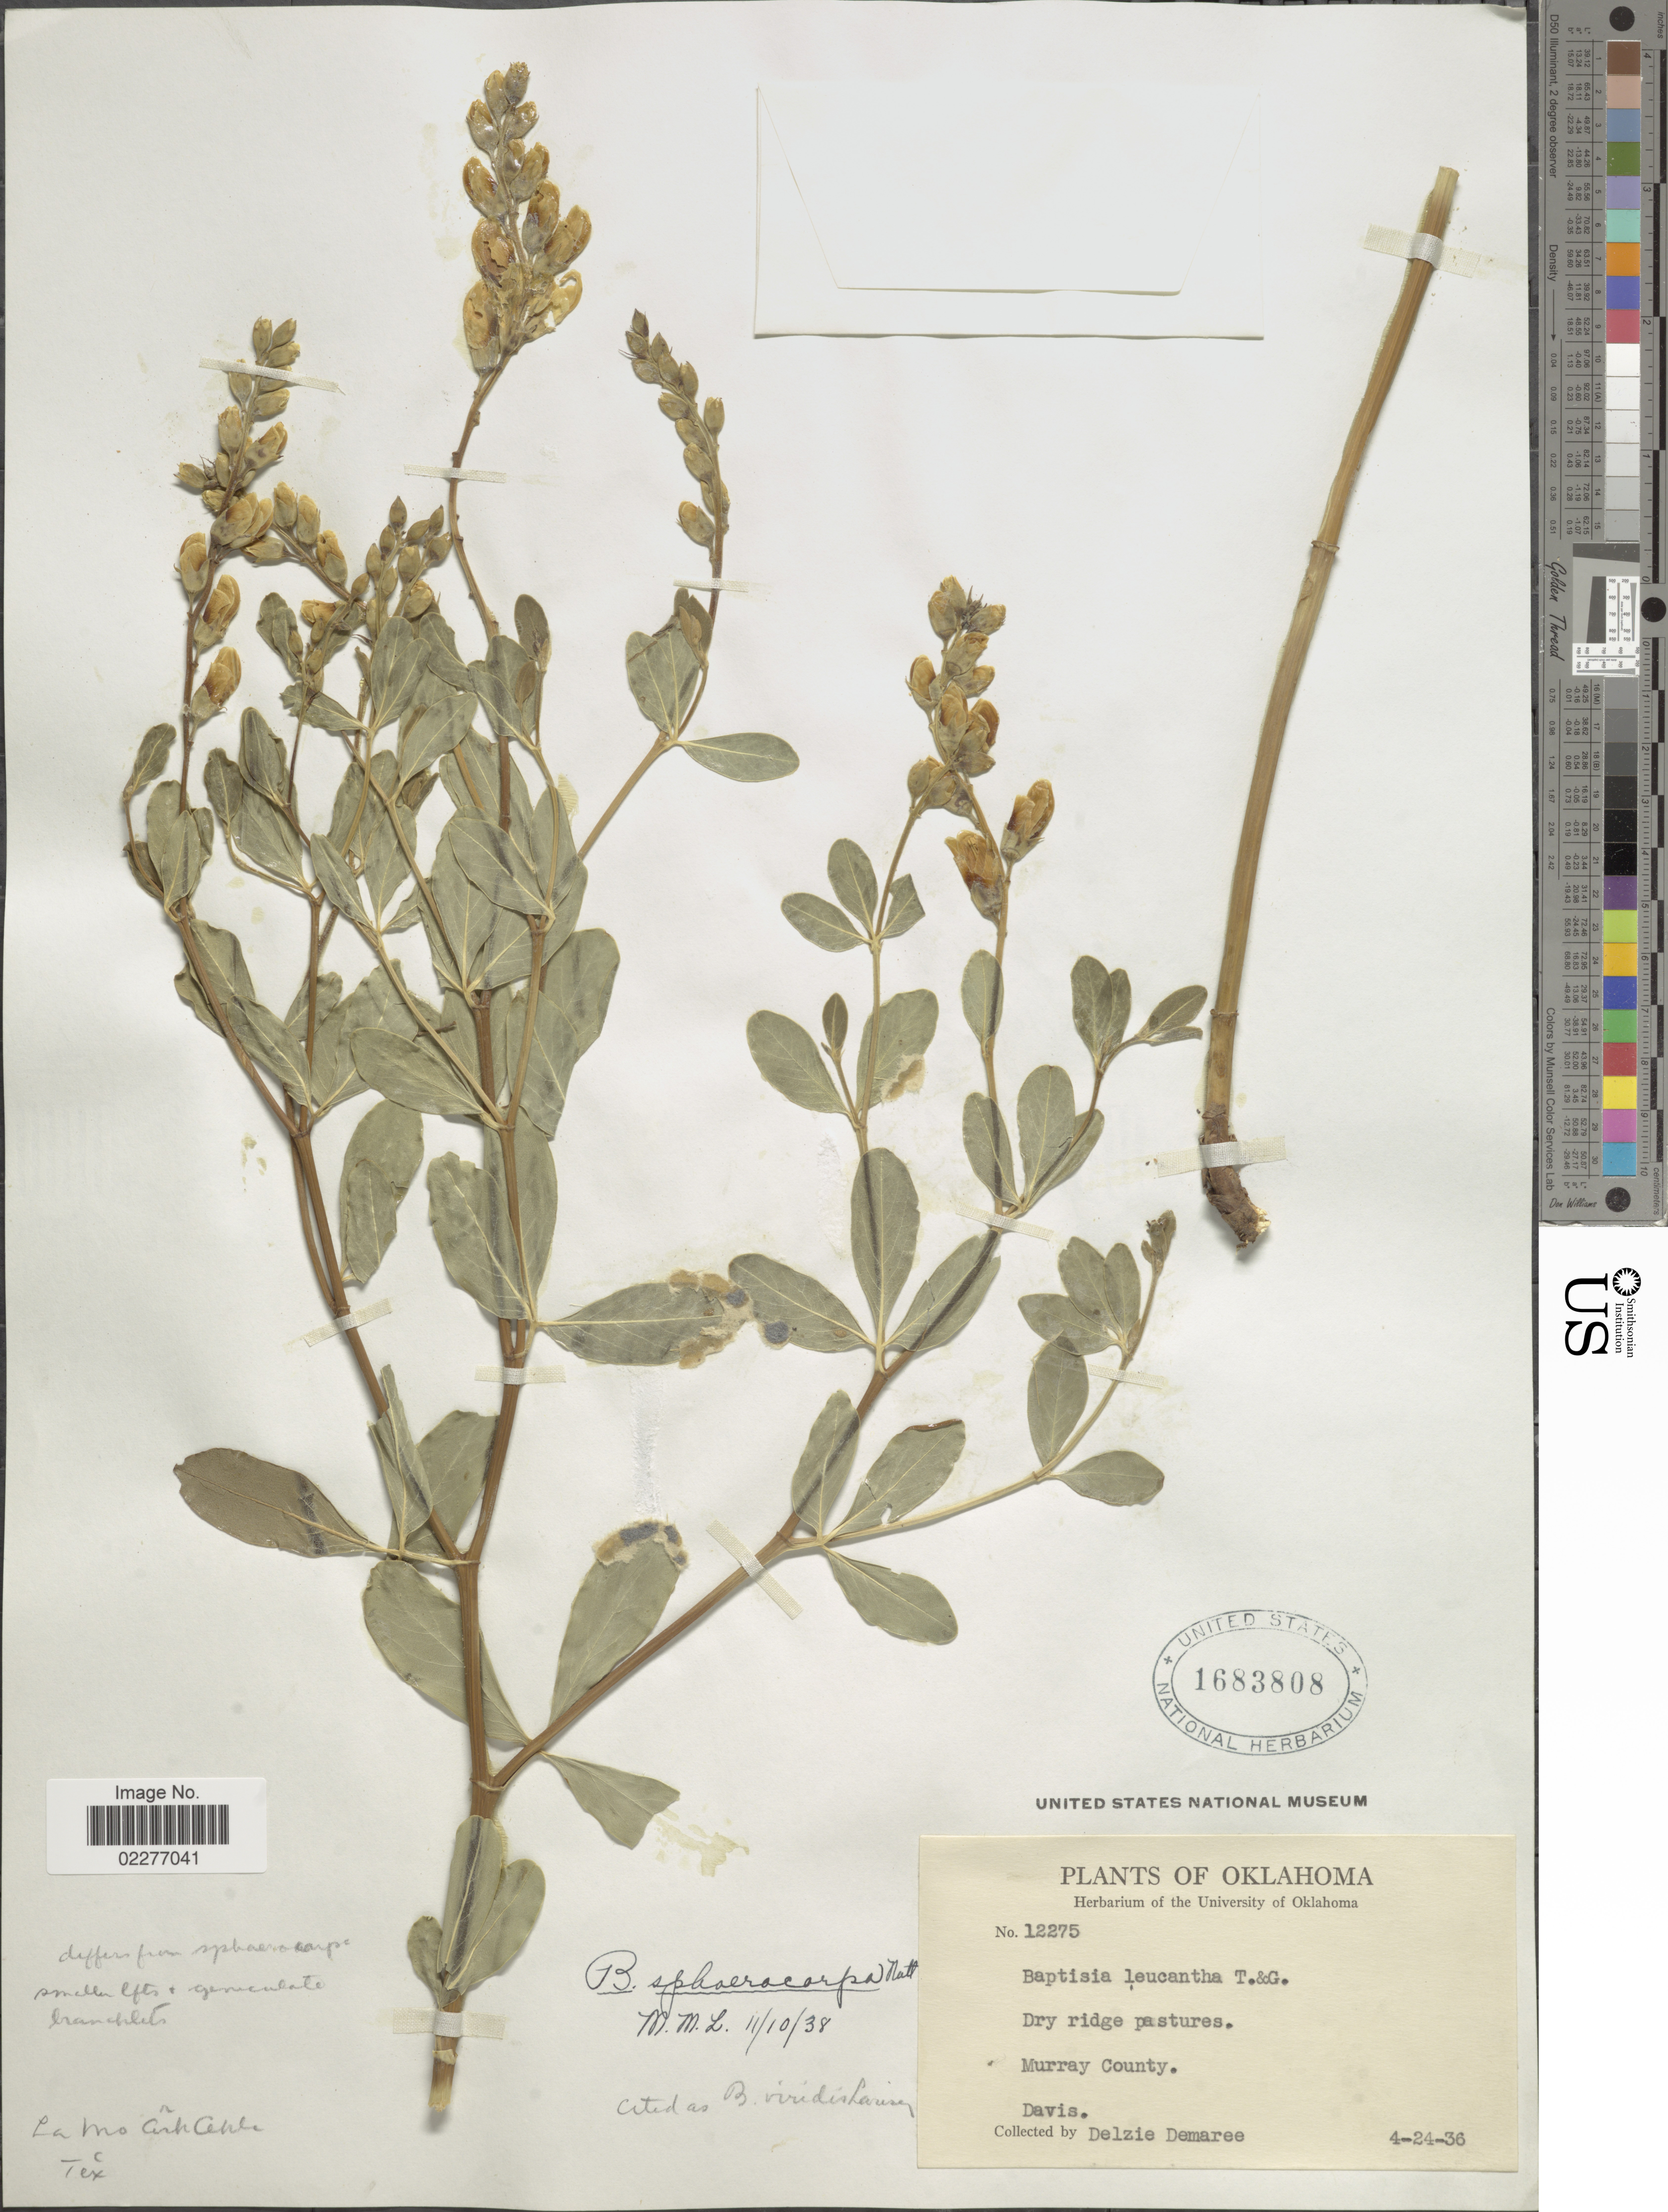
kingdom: Plantae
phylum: Tracheophyta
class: Magnoliopsida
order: Fabales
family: Fabaceae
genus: Baptisia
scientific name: Baptisia sphaerocarpa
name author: Nutt.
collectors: D. Demaree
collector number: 12275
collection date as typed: Transcribed d/m/y: 24/4/36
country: United States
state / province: Oklahoma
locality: Dry ridge pastures, Murray County, Davis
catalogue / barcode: US 1683808